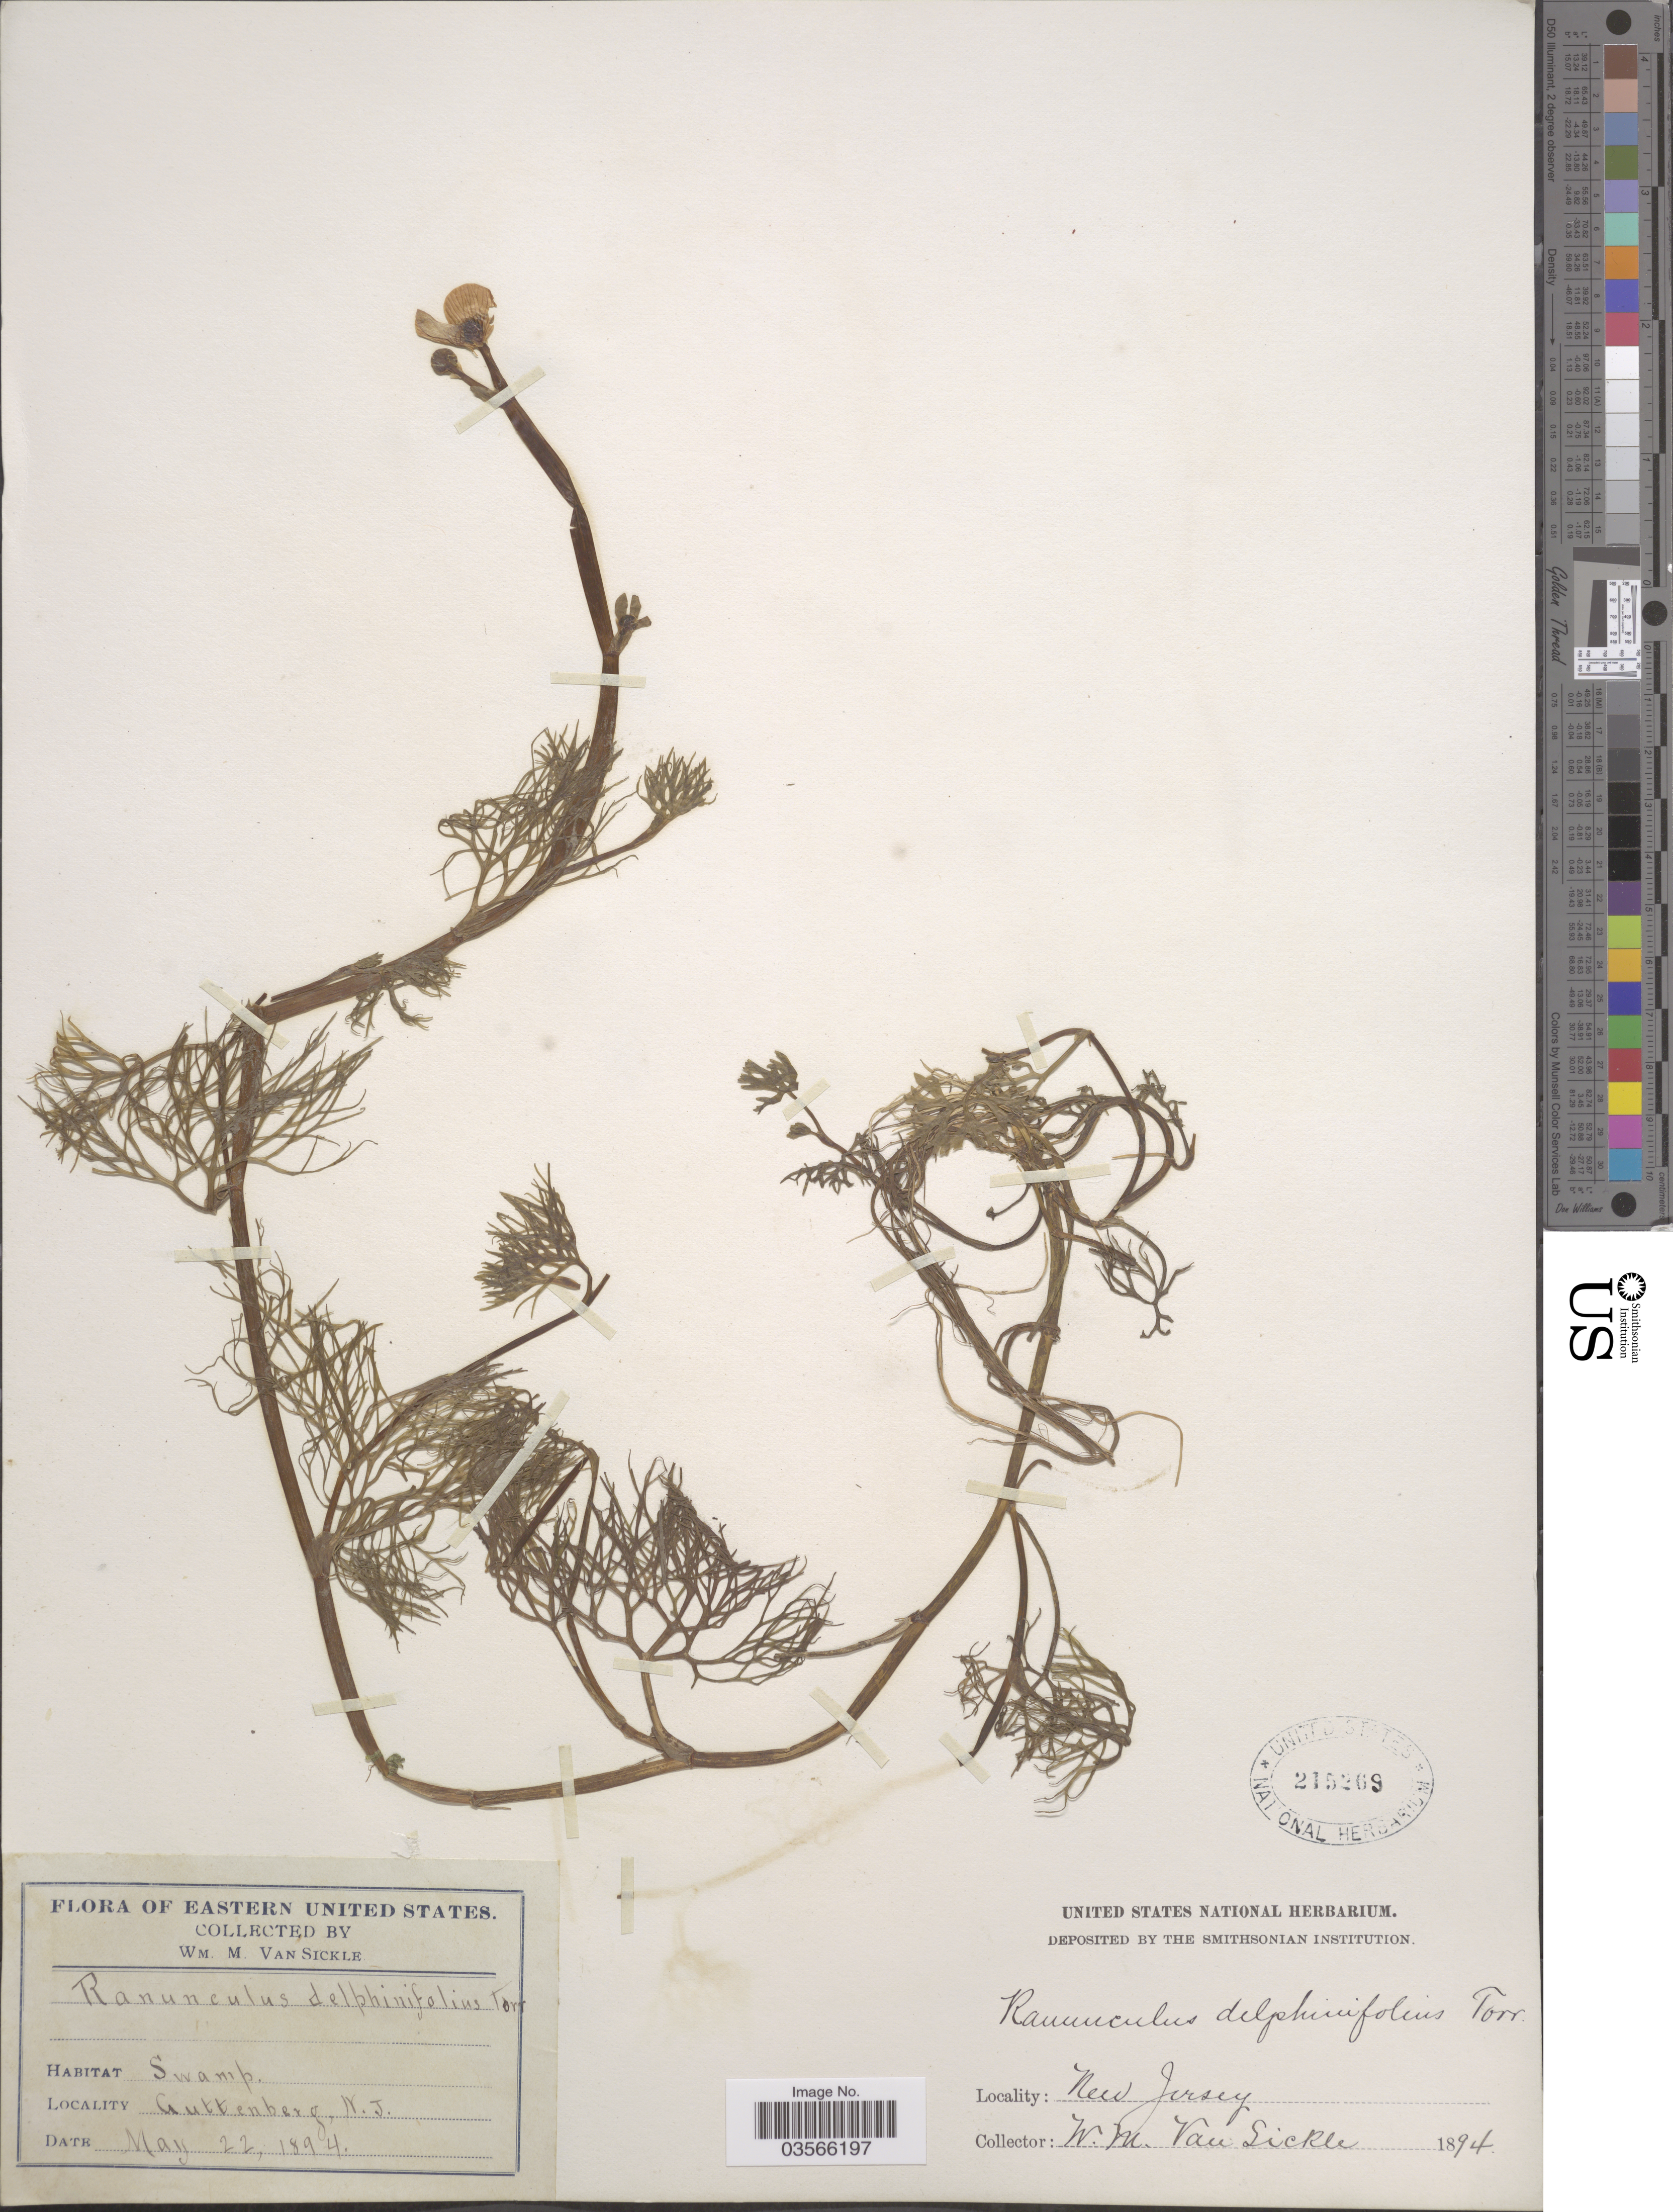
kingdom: Plantae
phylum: Tracheophyta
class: Magnoliopsida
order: Ranunculales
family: Ranunculaceae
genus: Ranunculus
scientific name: Ranunculus flabellaris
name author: Raf.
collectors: W. M. Van Sickle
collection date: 1894-05-22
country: United States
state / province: New Jersey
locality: Eastern United States. Guttenberg.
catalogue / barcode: US 215269